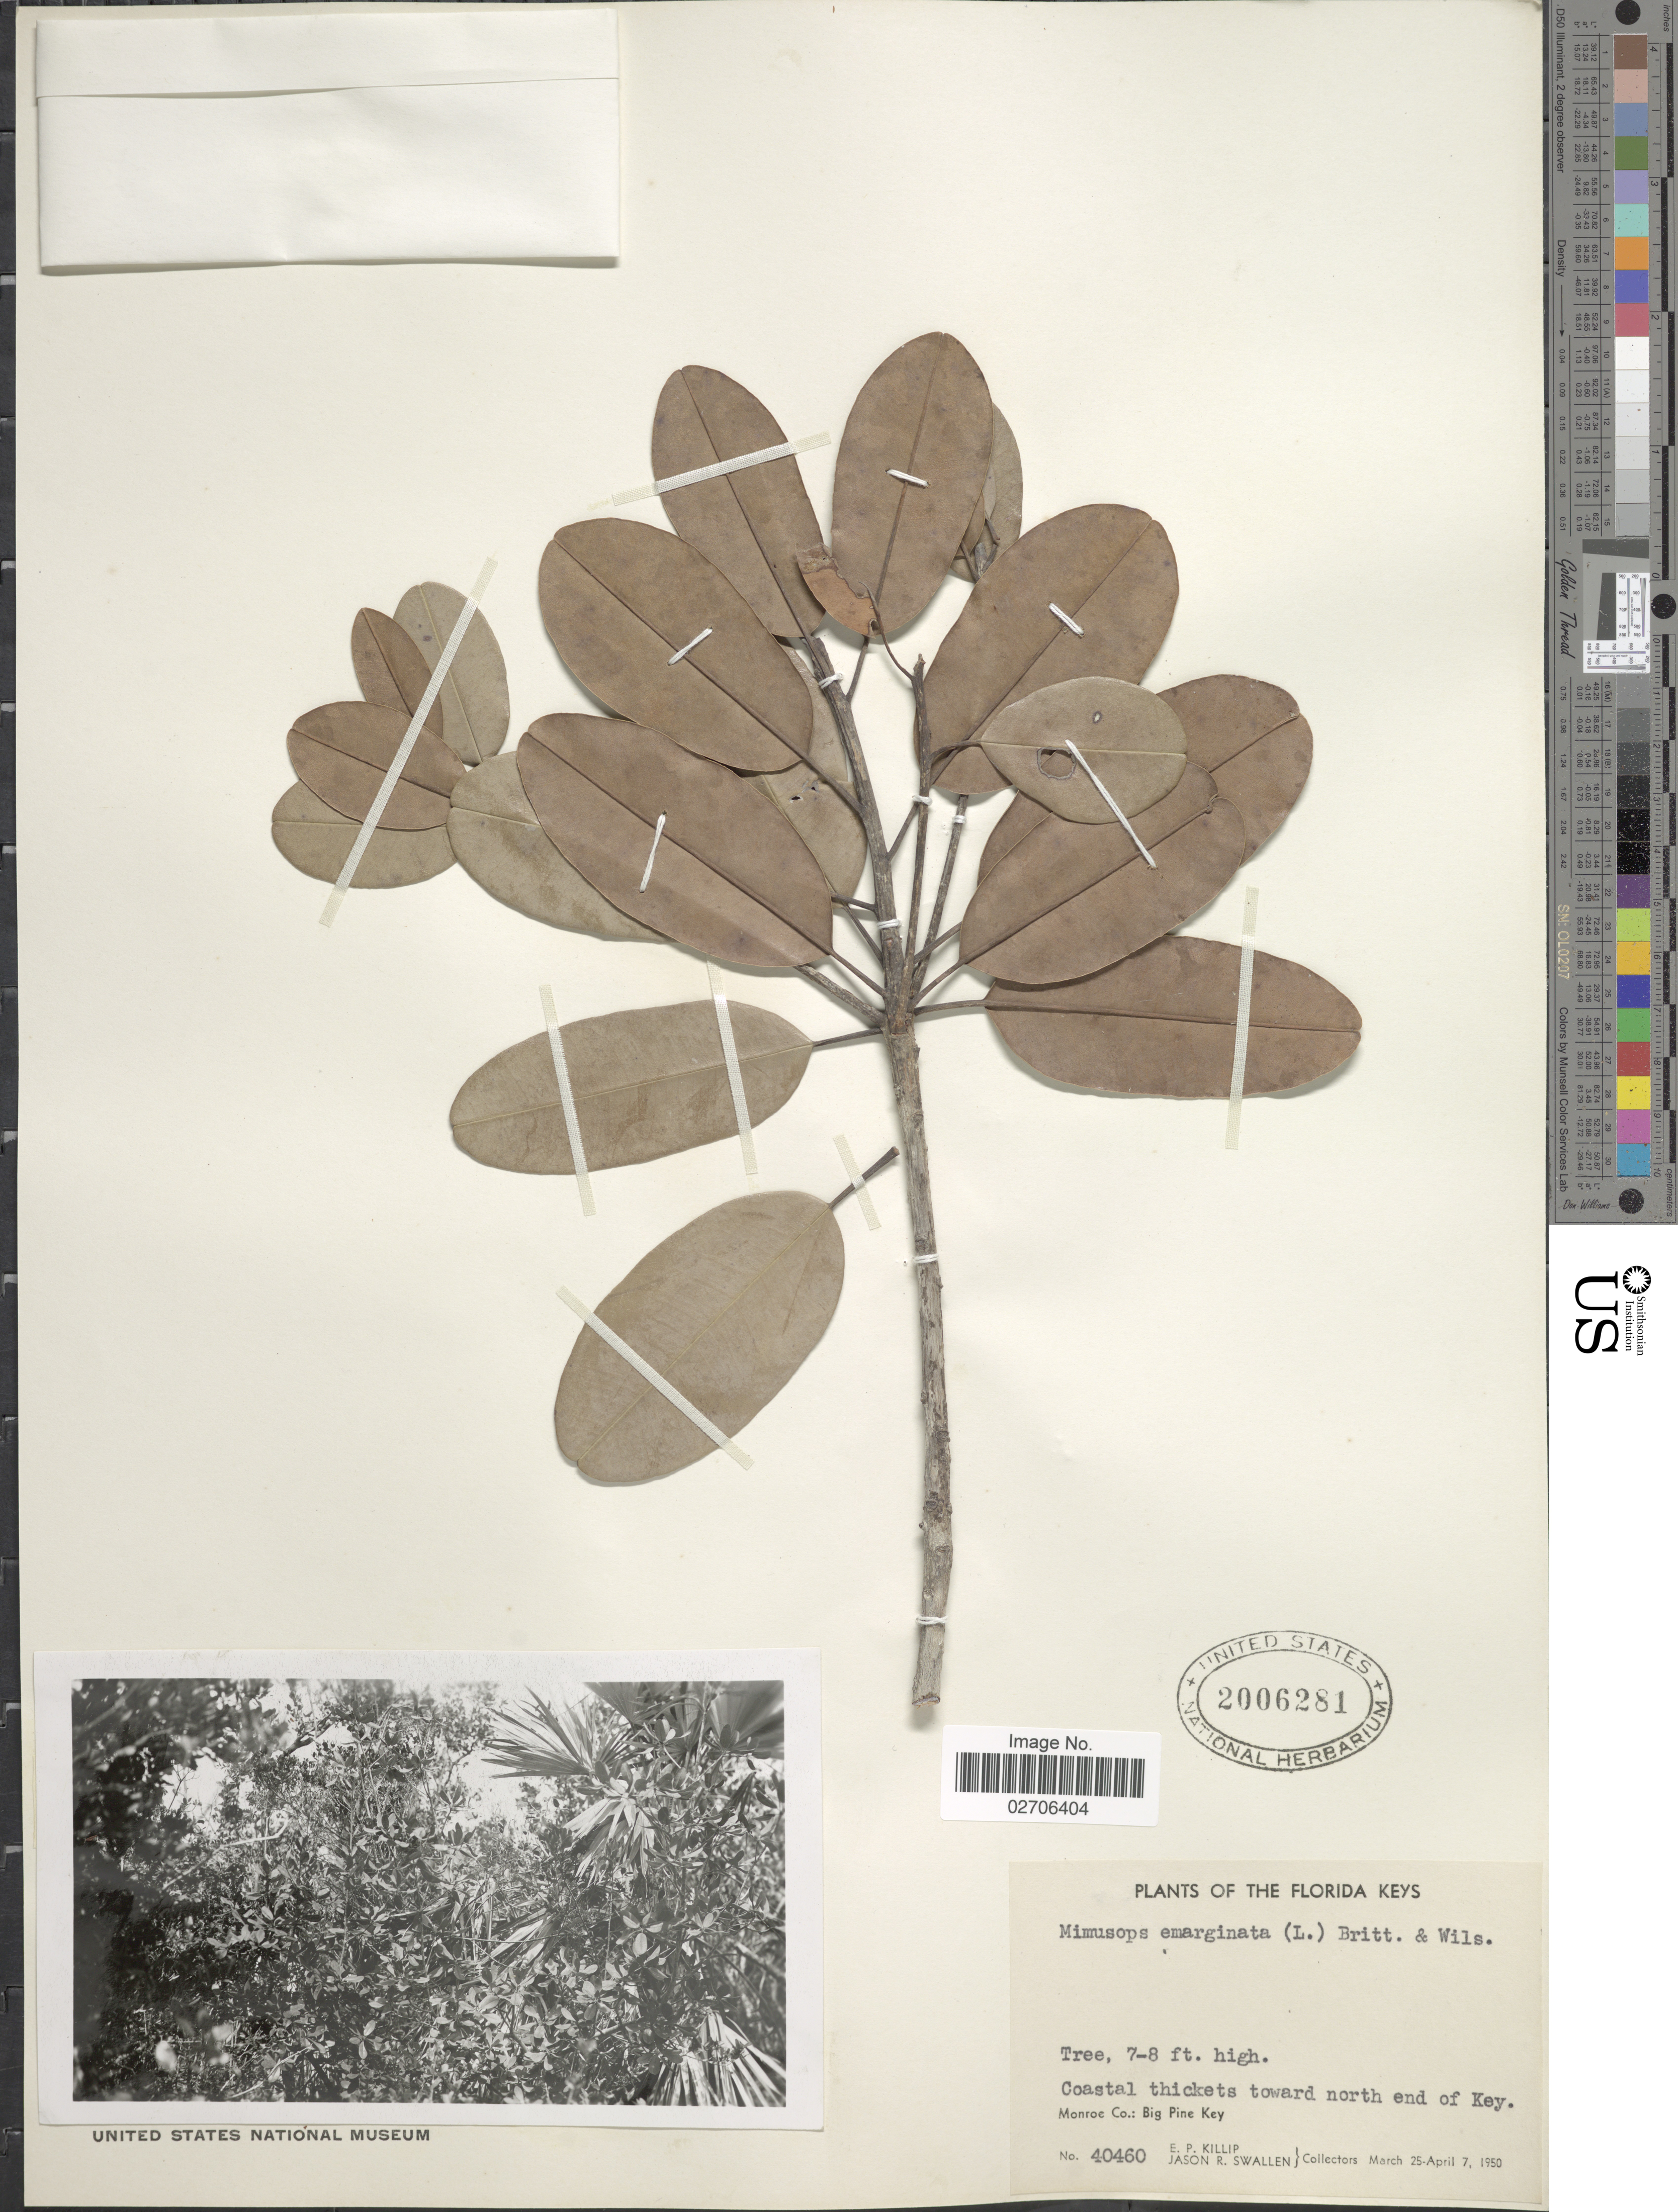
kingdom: Plantae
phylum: Tracheophyta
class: Magnoliopsida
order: Ericales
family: Sapotaceae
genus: Manilkara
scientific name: Manilkara emarginata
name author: (L.) Britton & P. Wilson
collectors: E. P. Killip & J. R. Swallen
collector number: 40460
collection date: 1950-03-25/1950-04-07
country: United States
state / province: Florida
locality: The Florida Keys, Coastal thickets toward north end of Key, Monroe Co.: Big Pine Key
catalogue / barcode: US 2006281